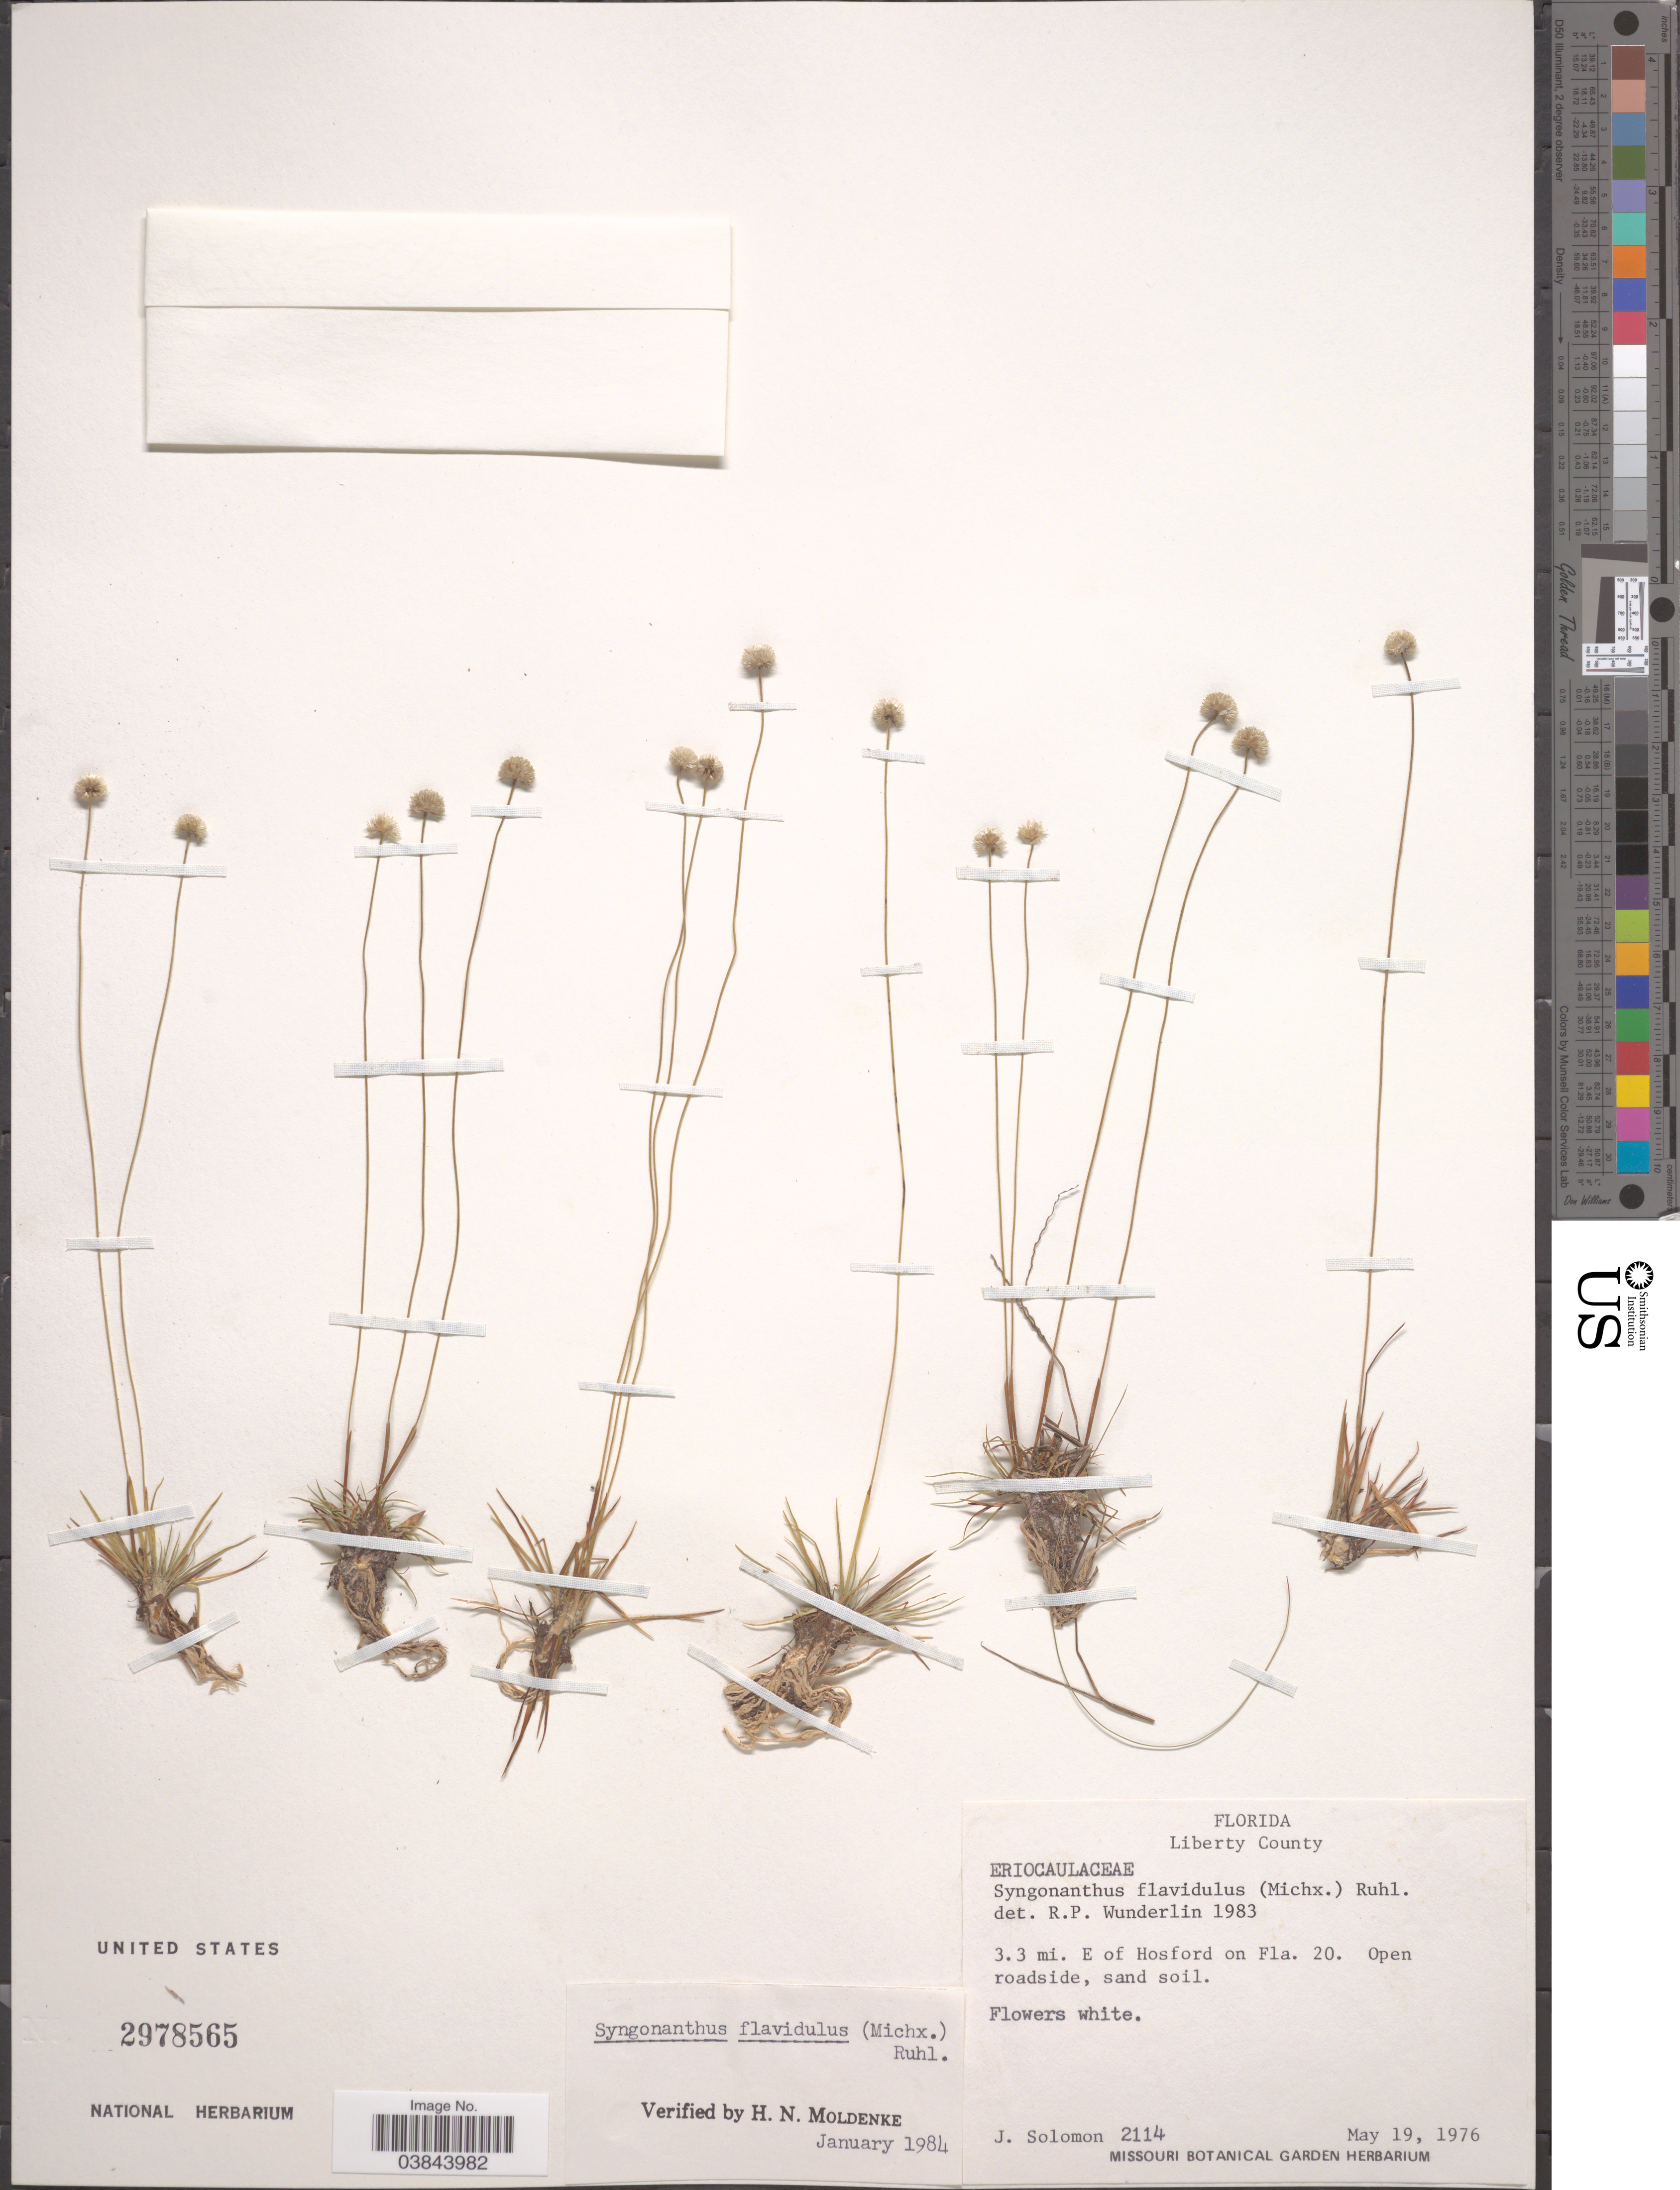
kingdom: Plantae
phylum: Tracheophyta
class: Liliopsida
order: Poales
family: Eriocaulaceae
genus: Syngonanthus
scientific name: Syngonanthus flavidulus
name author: (Michx.) Ruhland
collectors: J. Solomon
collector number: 2114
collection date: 1976-05-19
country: United States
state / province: Florida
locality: Liberty County. 3.3 mi. E of Hosford on Fla. 20.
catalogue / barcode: US 2978565